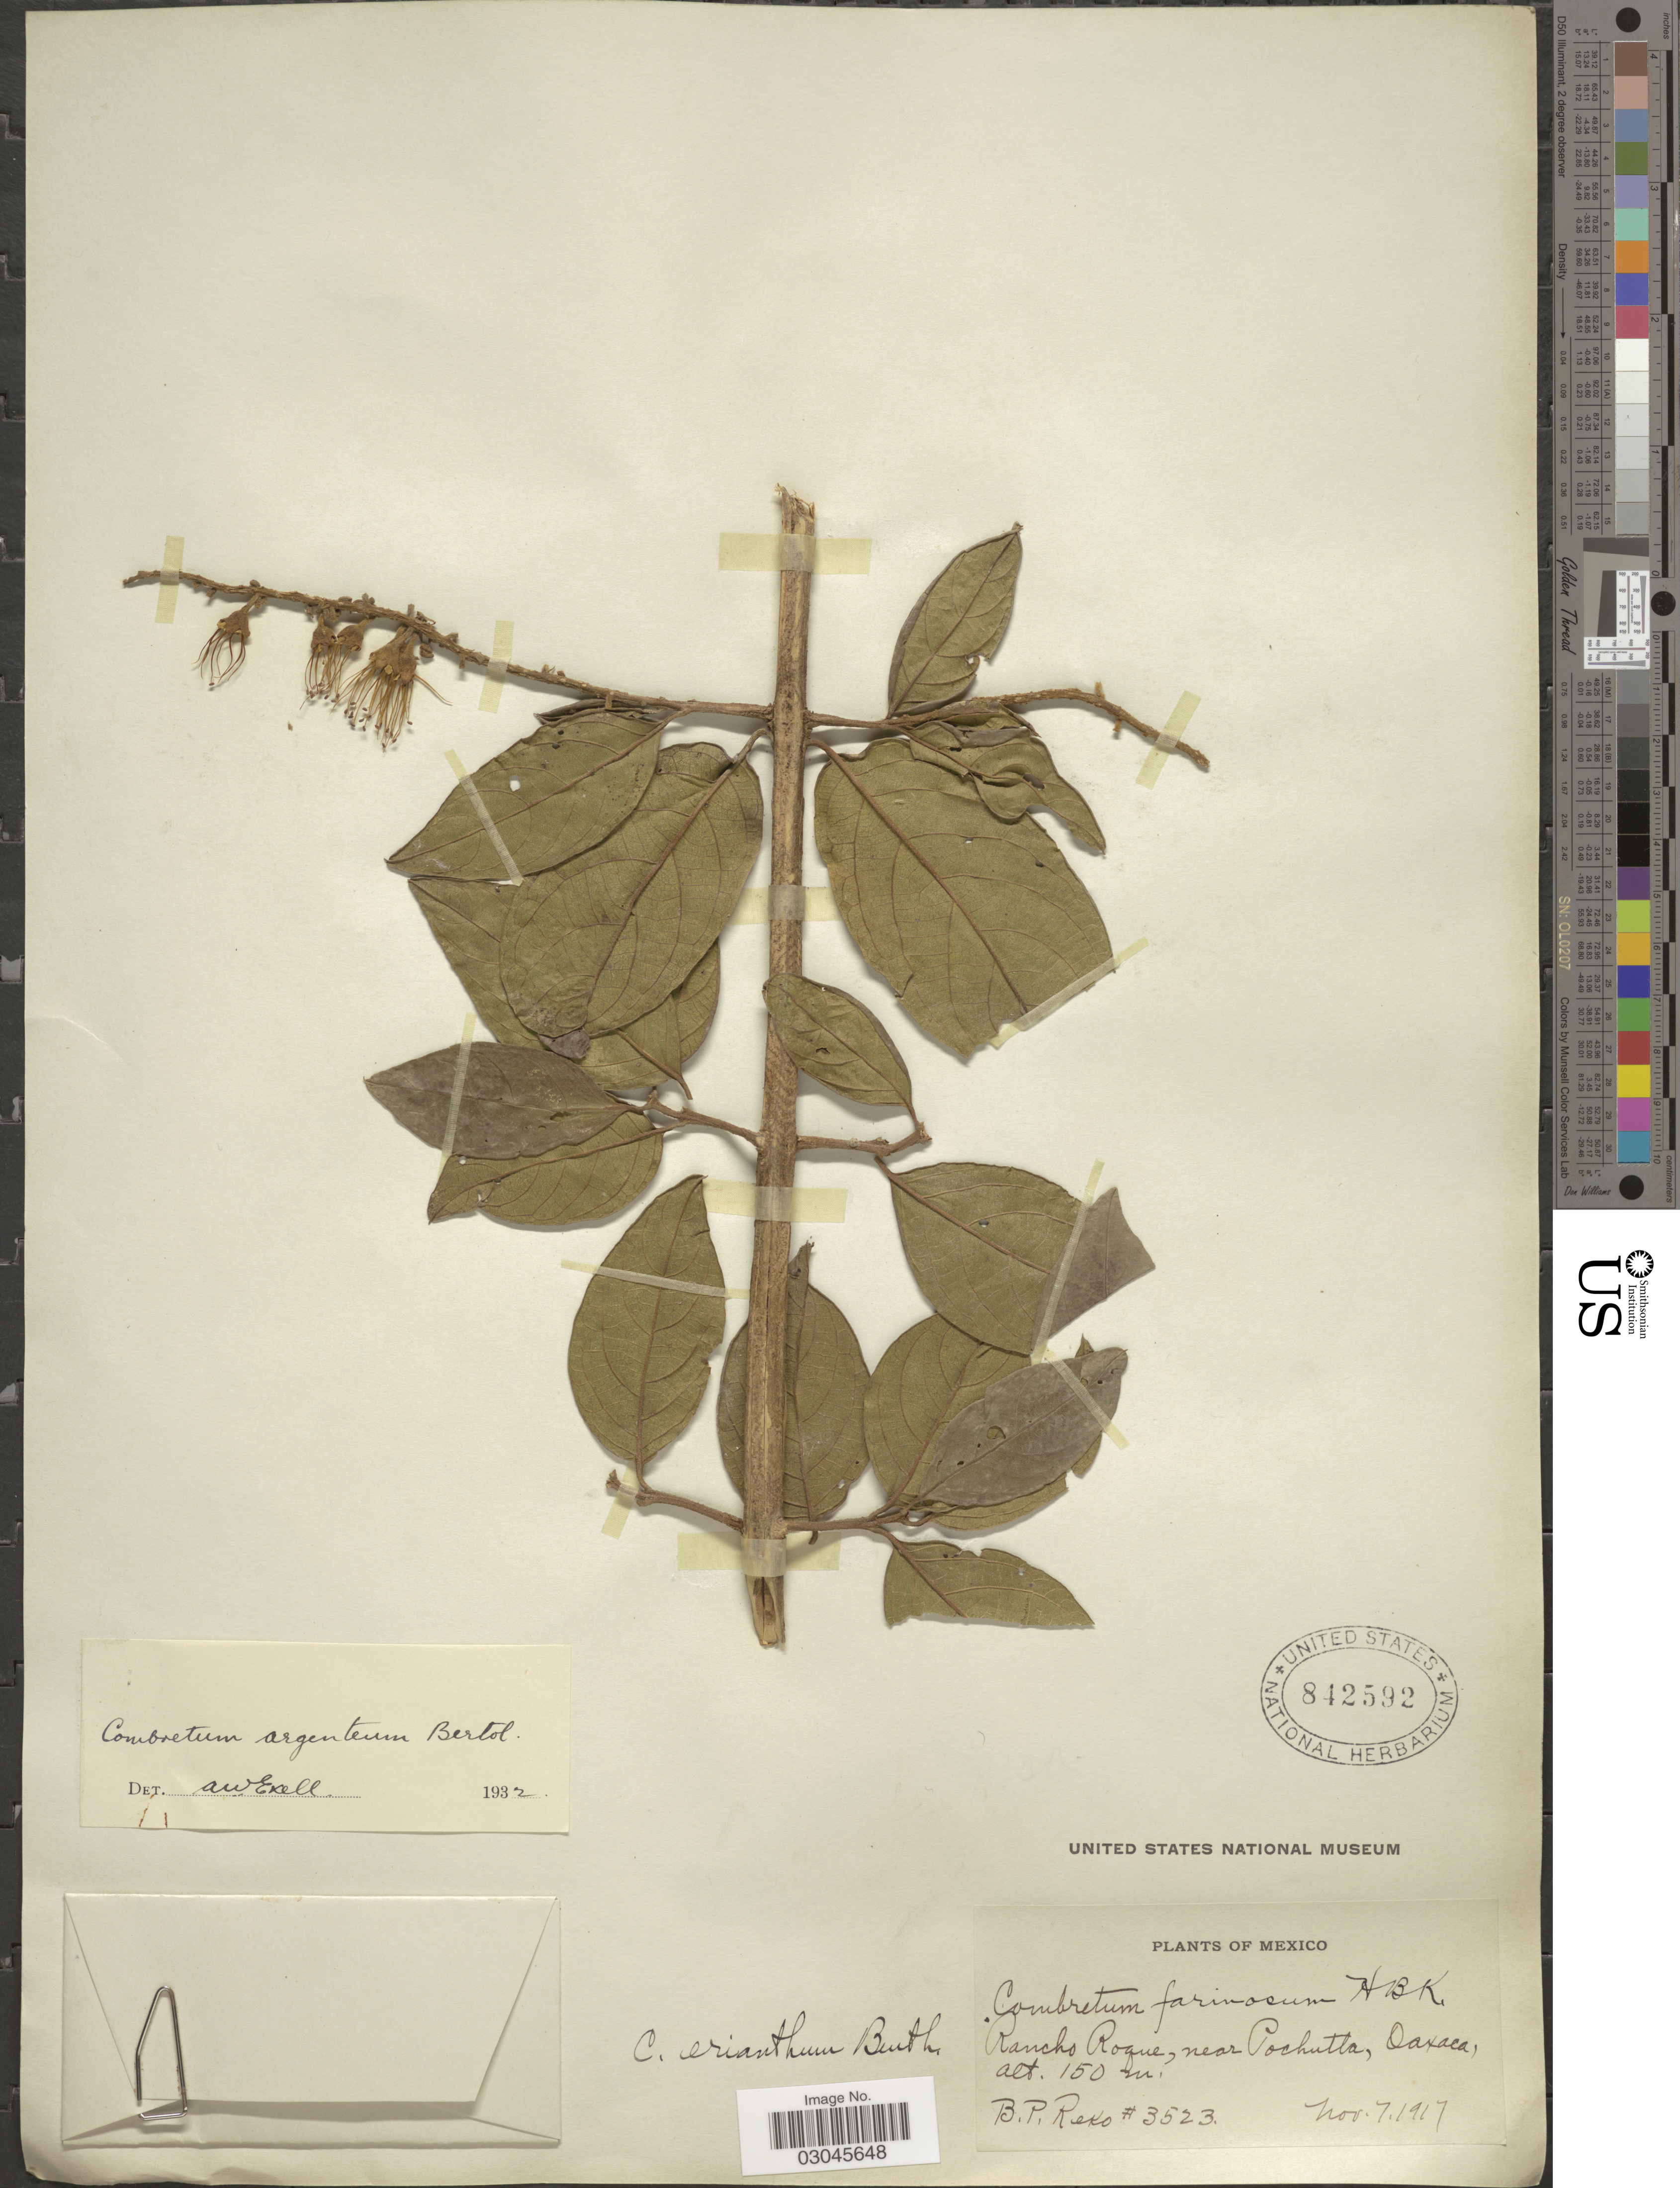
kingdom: Plantae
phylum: Tracheophyta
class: Magnoliopsida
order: Myrtales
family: Combretaceae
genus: Combretum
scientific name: Combretum argenteum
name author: Bertol.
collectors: B. P. Reko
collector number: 3523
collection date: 1917-11-07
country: Mexico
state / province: Oaxaca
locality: Rancho Roque, near Pochutla.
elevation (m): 150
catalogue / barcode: US 842592